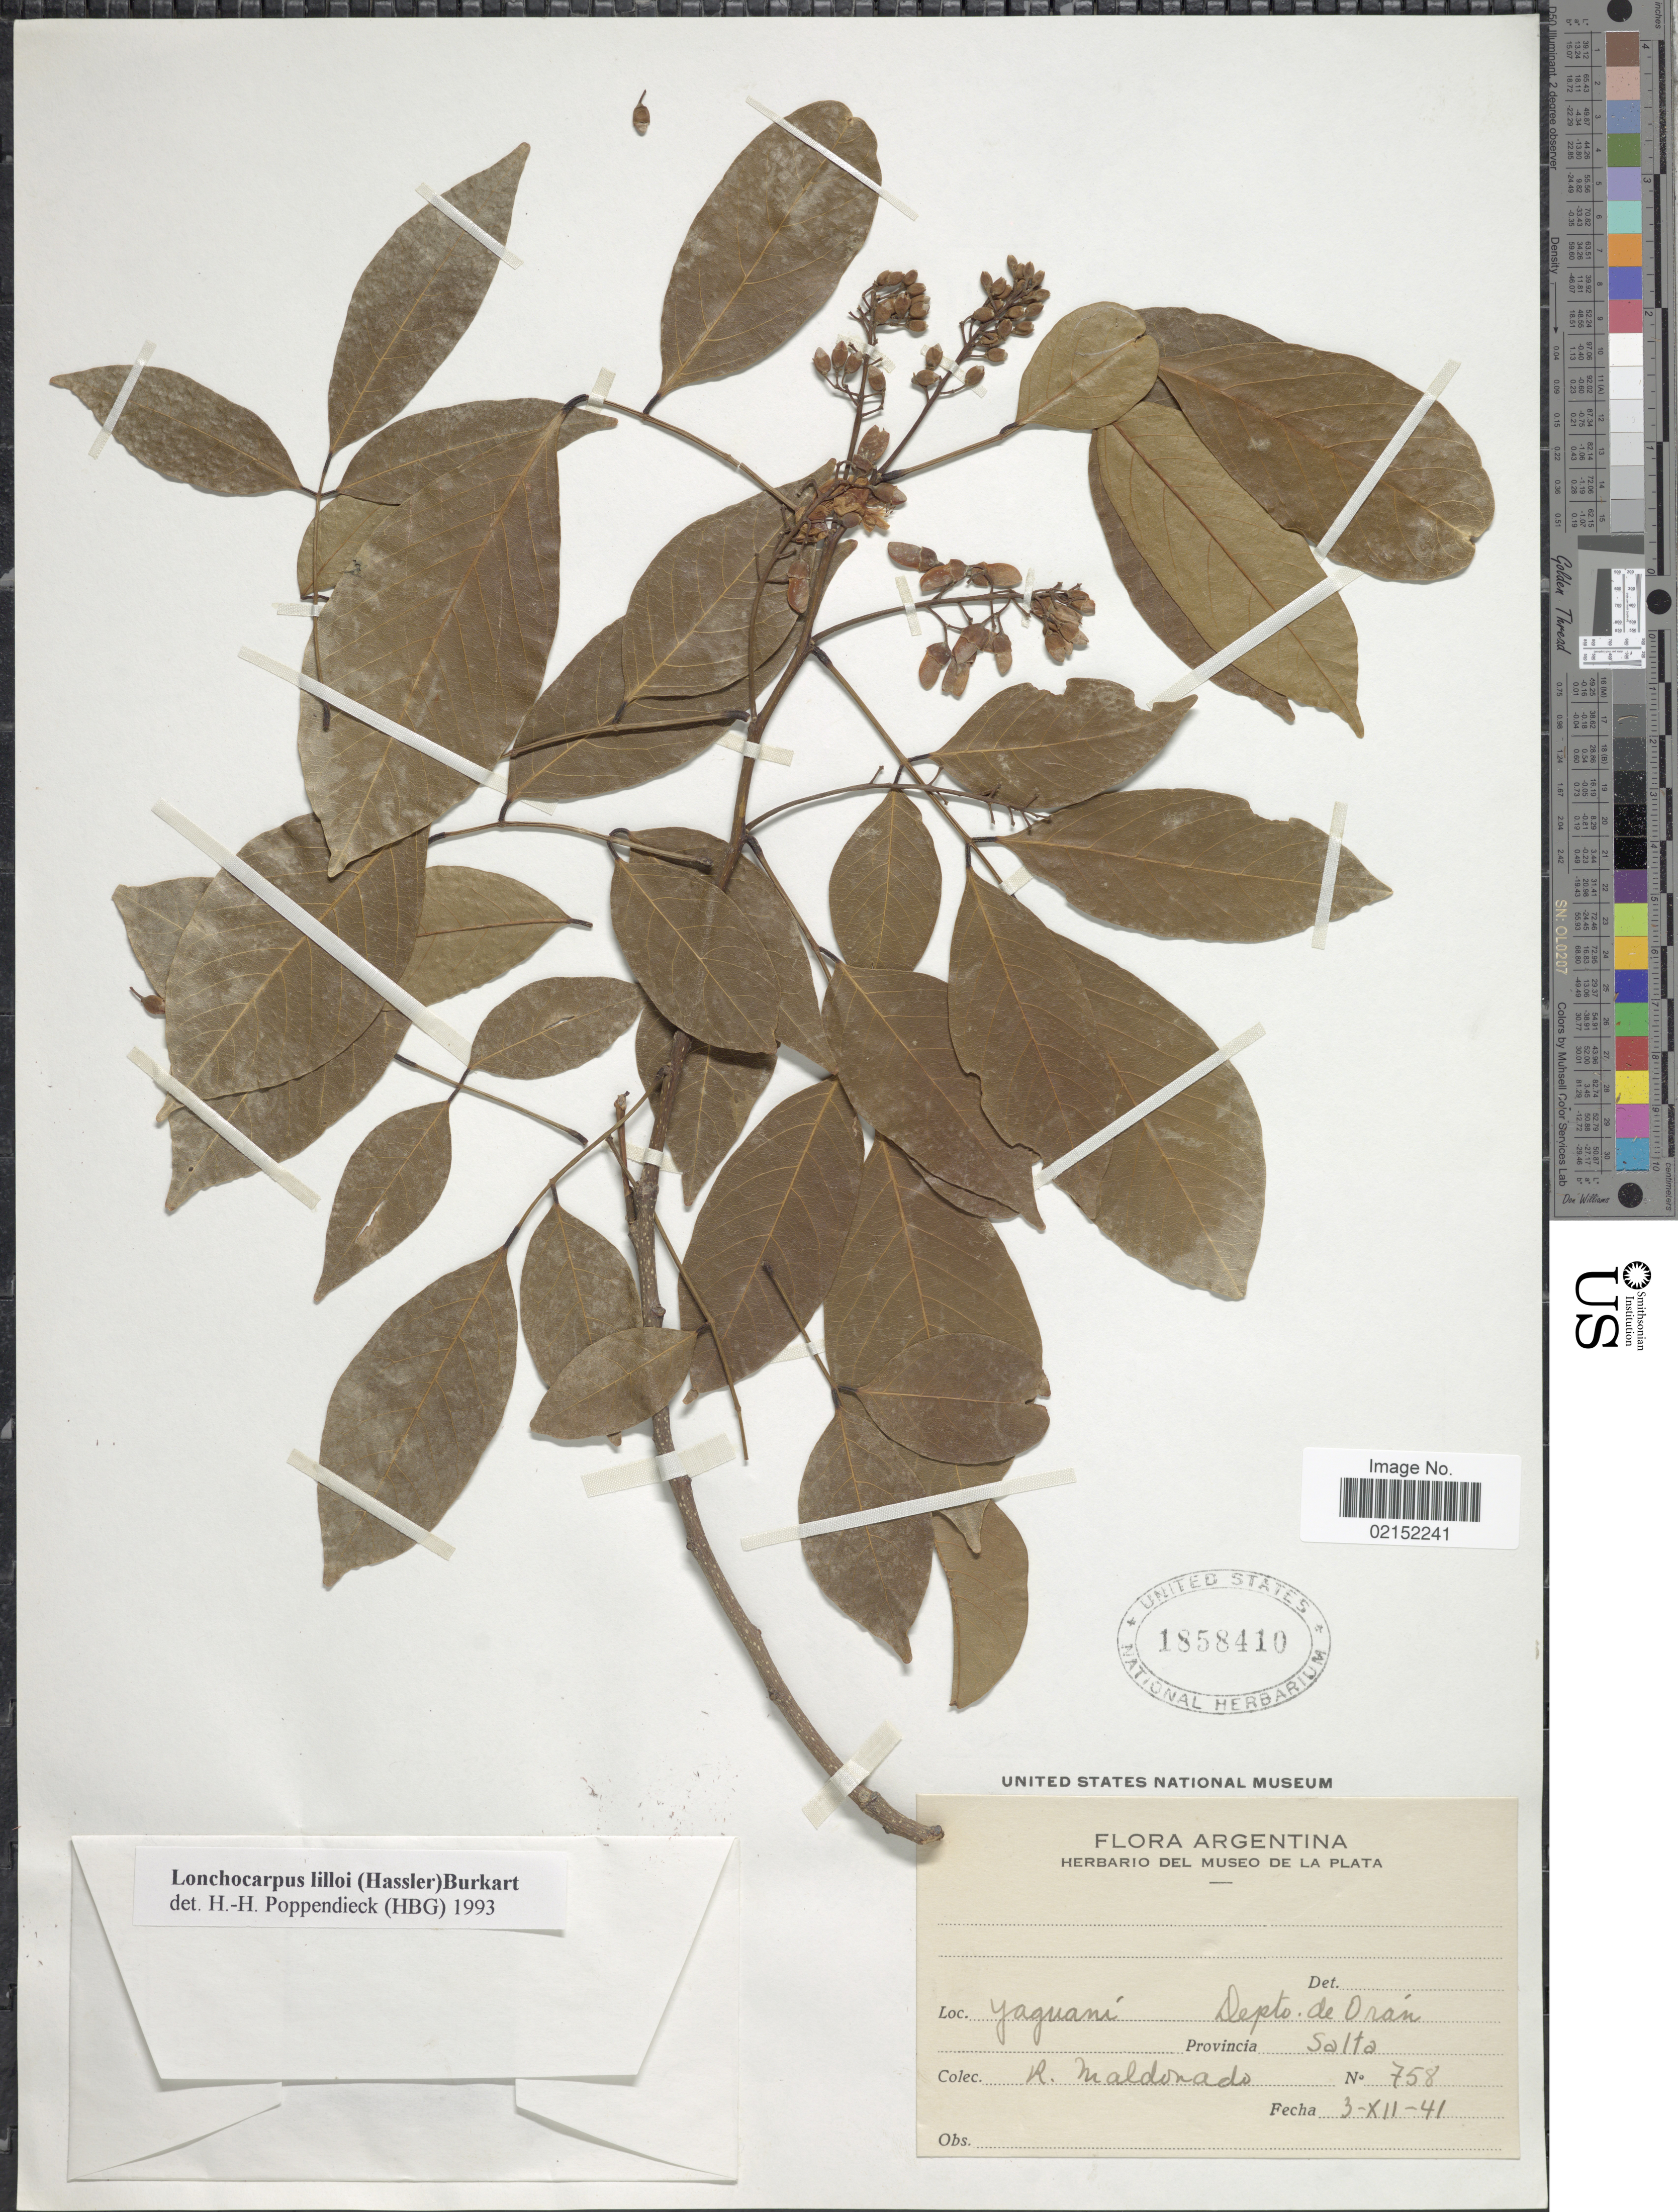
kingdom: Plantae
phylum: Tracheophyta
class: Magnoliopsida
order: Fabales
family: Fabaceae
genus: Lonchocarpus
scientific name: Lonchocarpus lilloi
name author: (Hassl.) Burkart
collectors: R. Maldonado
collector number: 758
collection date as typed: Transcribed d/m/y: 3/12/41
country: Argentina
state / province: Salta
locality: Yaguani, Depto. de Oran. Provincia Salta.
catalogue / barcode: US 1858410